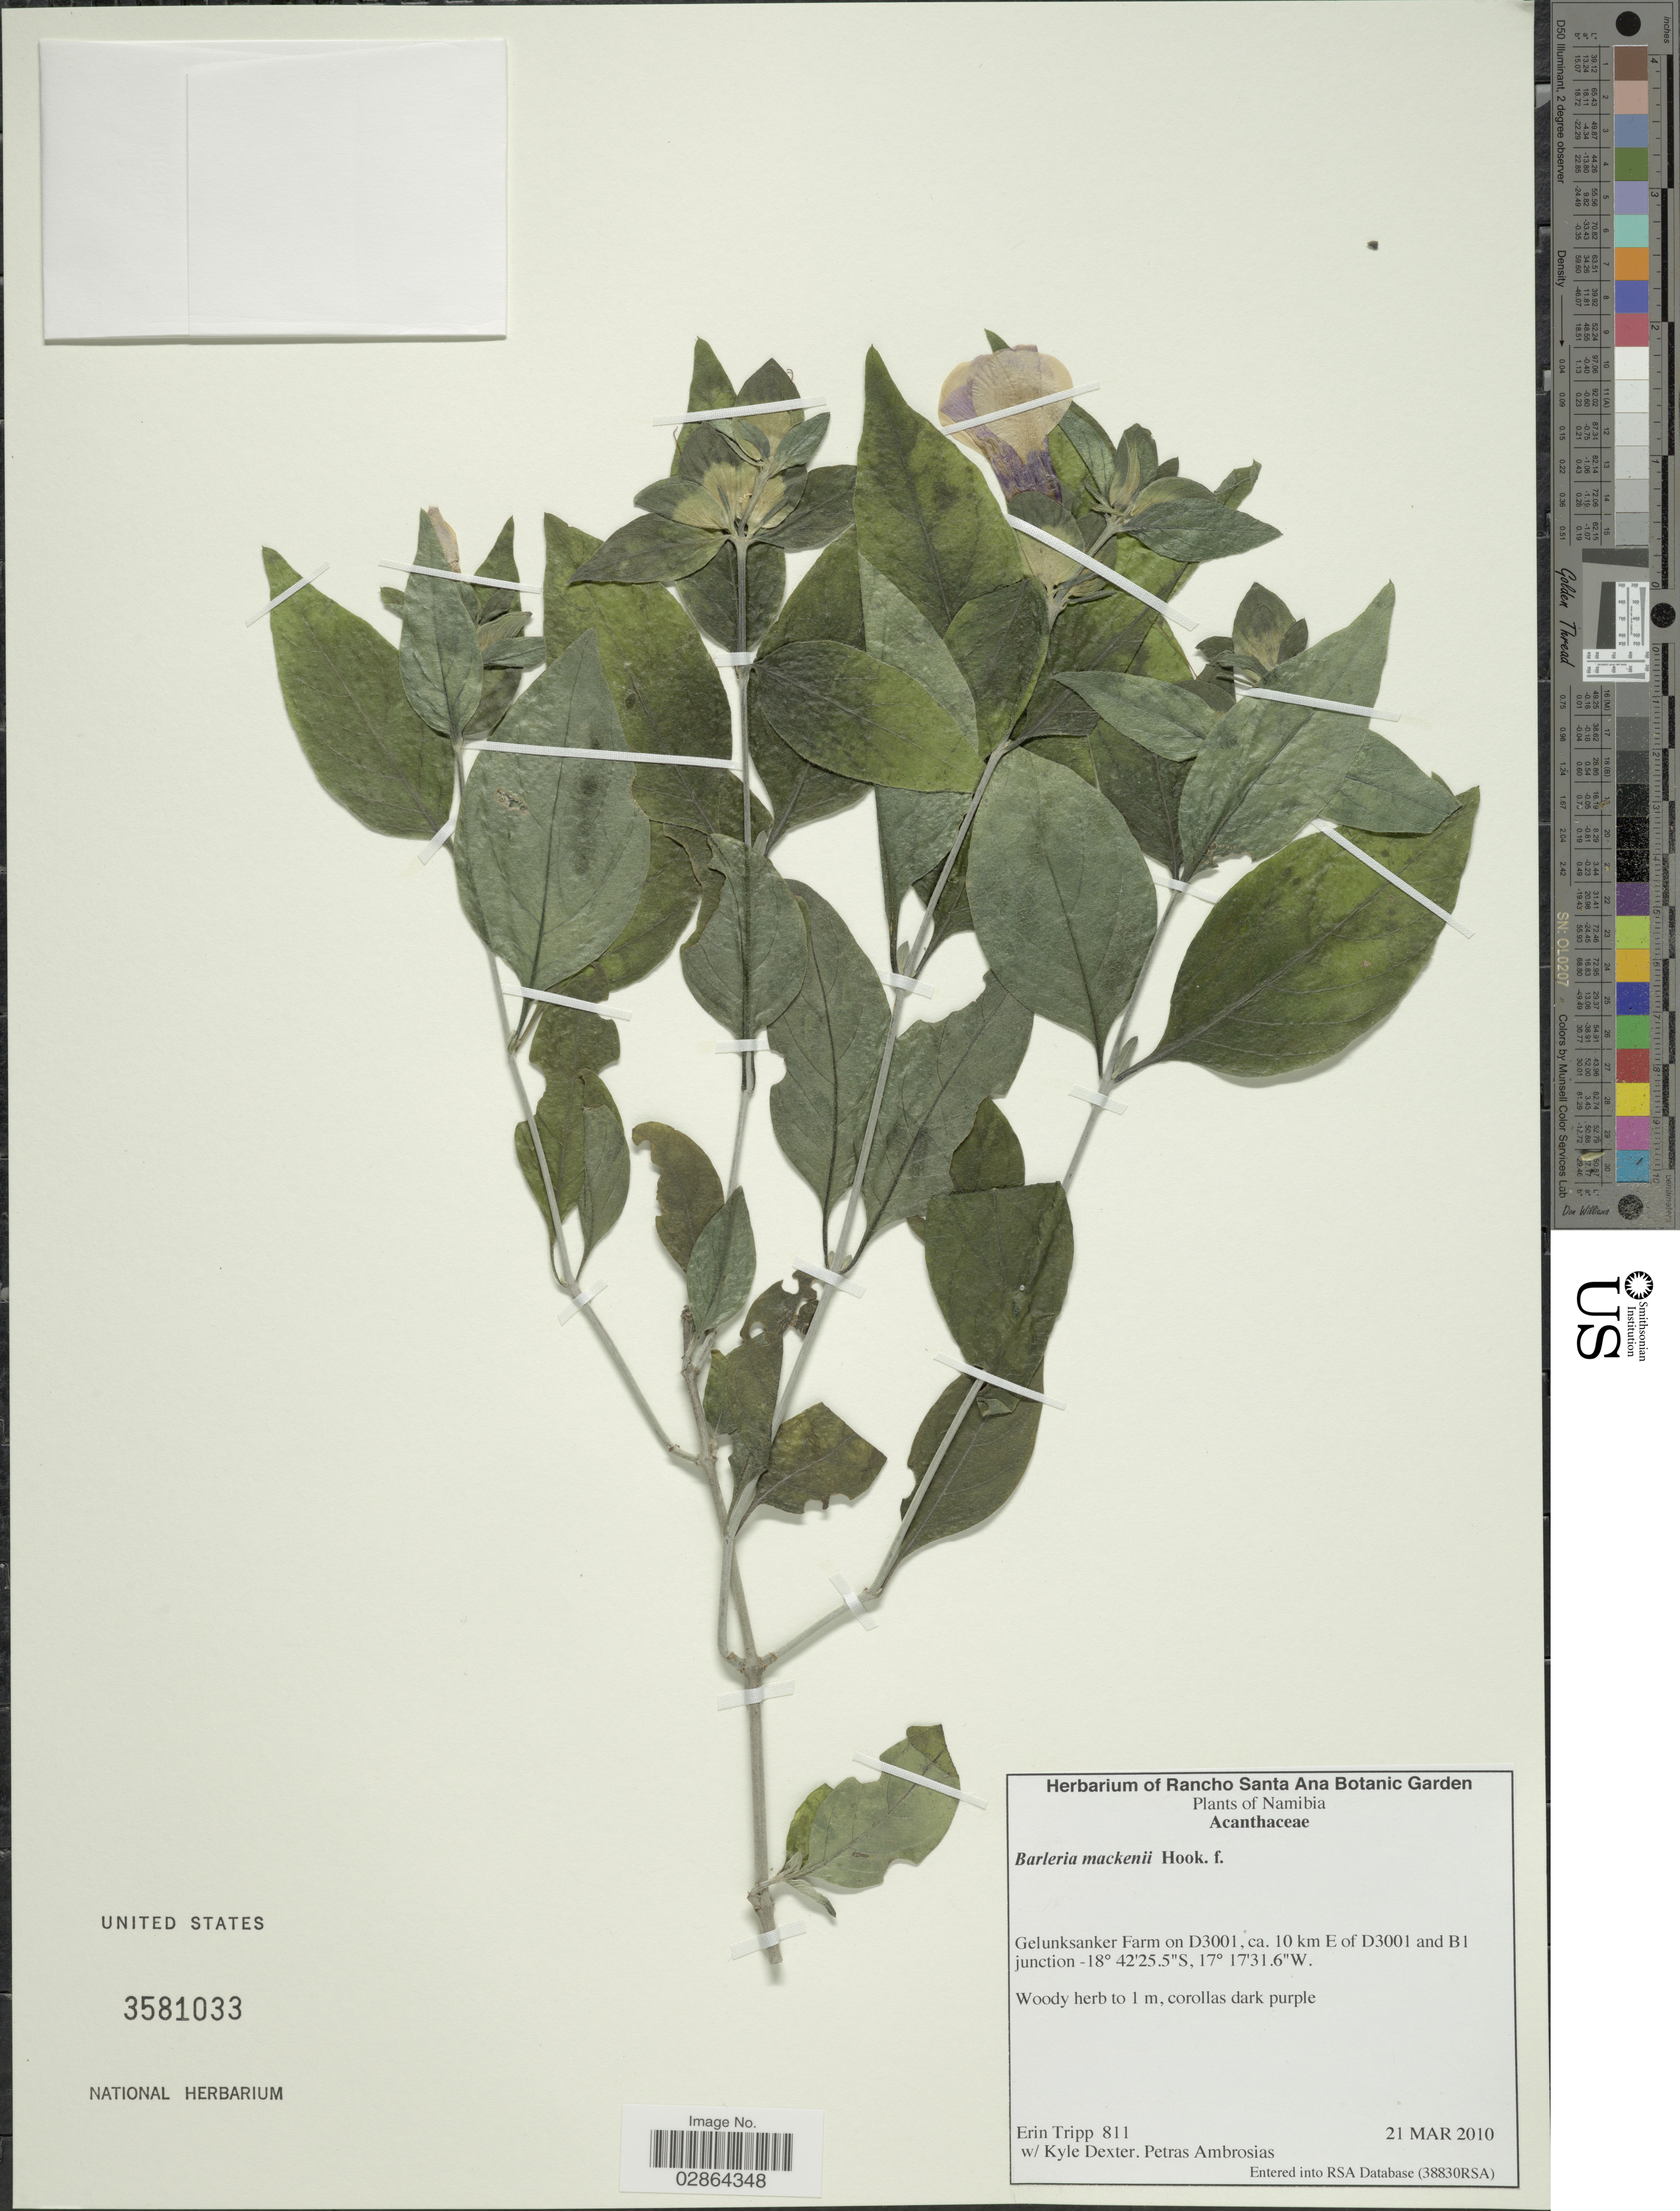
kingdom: Plantae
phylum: Tracheophyta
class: Magnoliopsida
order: Lamiales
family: Acanthaceae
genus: Barleria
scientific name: Barleria mackenii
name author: Hook. f.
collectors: E. Tripp, K. Dexter & P. Ambrosias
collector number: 811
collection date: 2010-03-21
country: Namibia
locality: Gelunksanker Farm on D3001, ca. 10 km E of D3001 and B1 junction.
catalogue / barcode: US 35810330